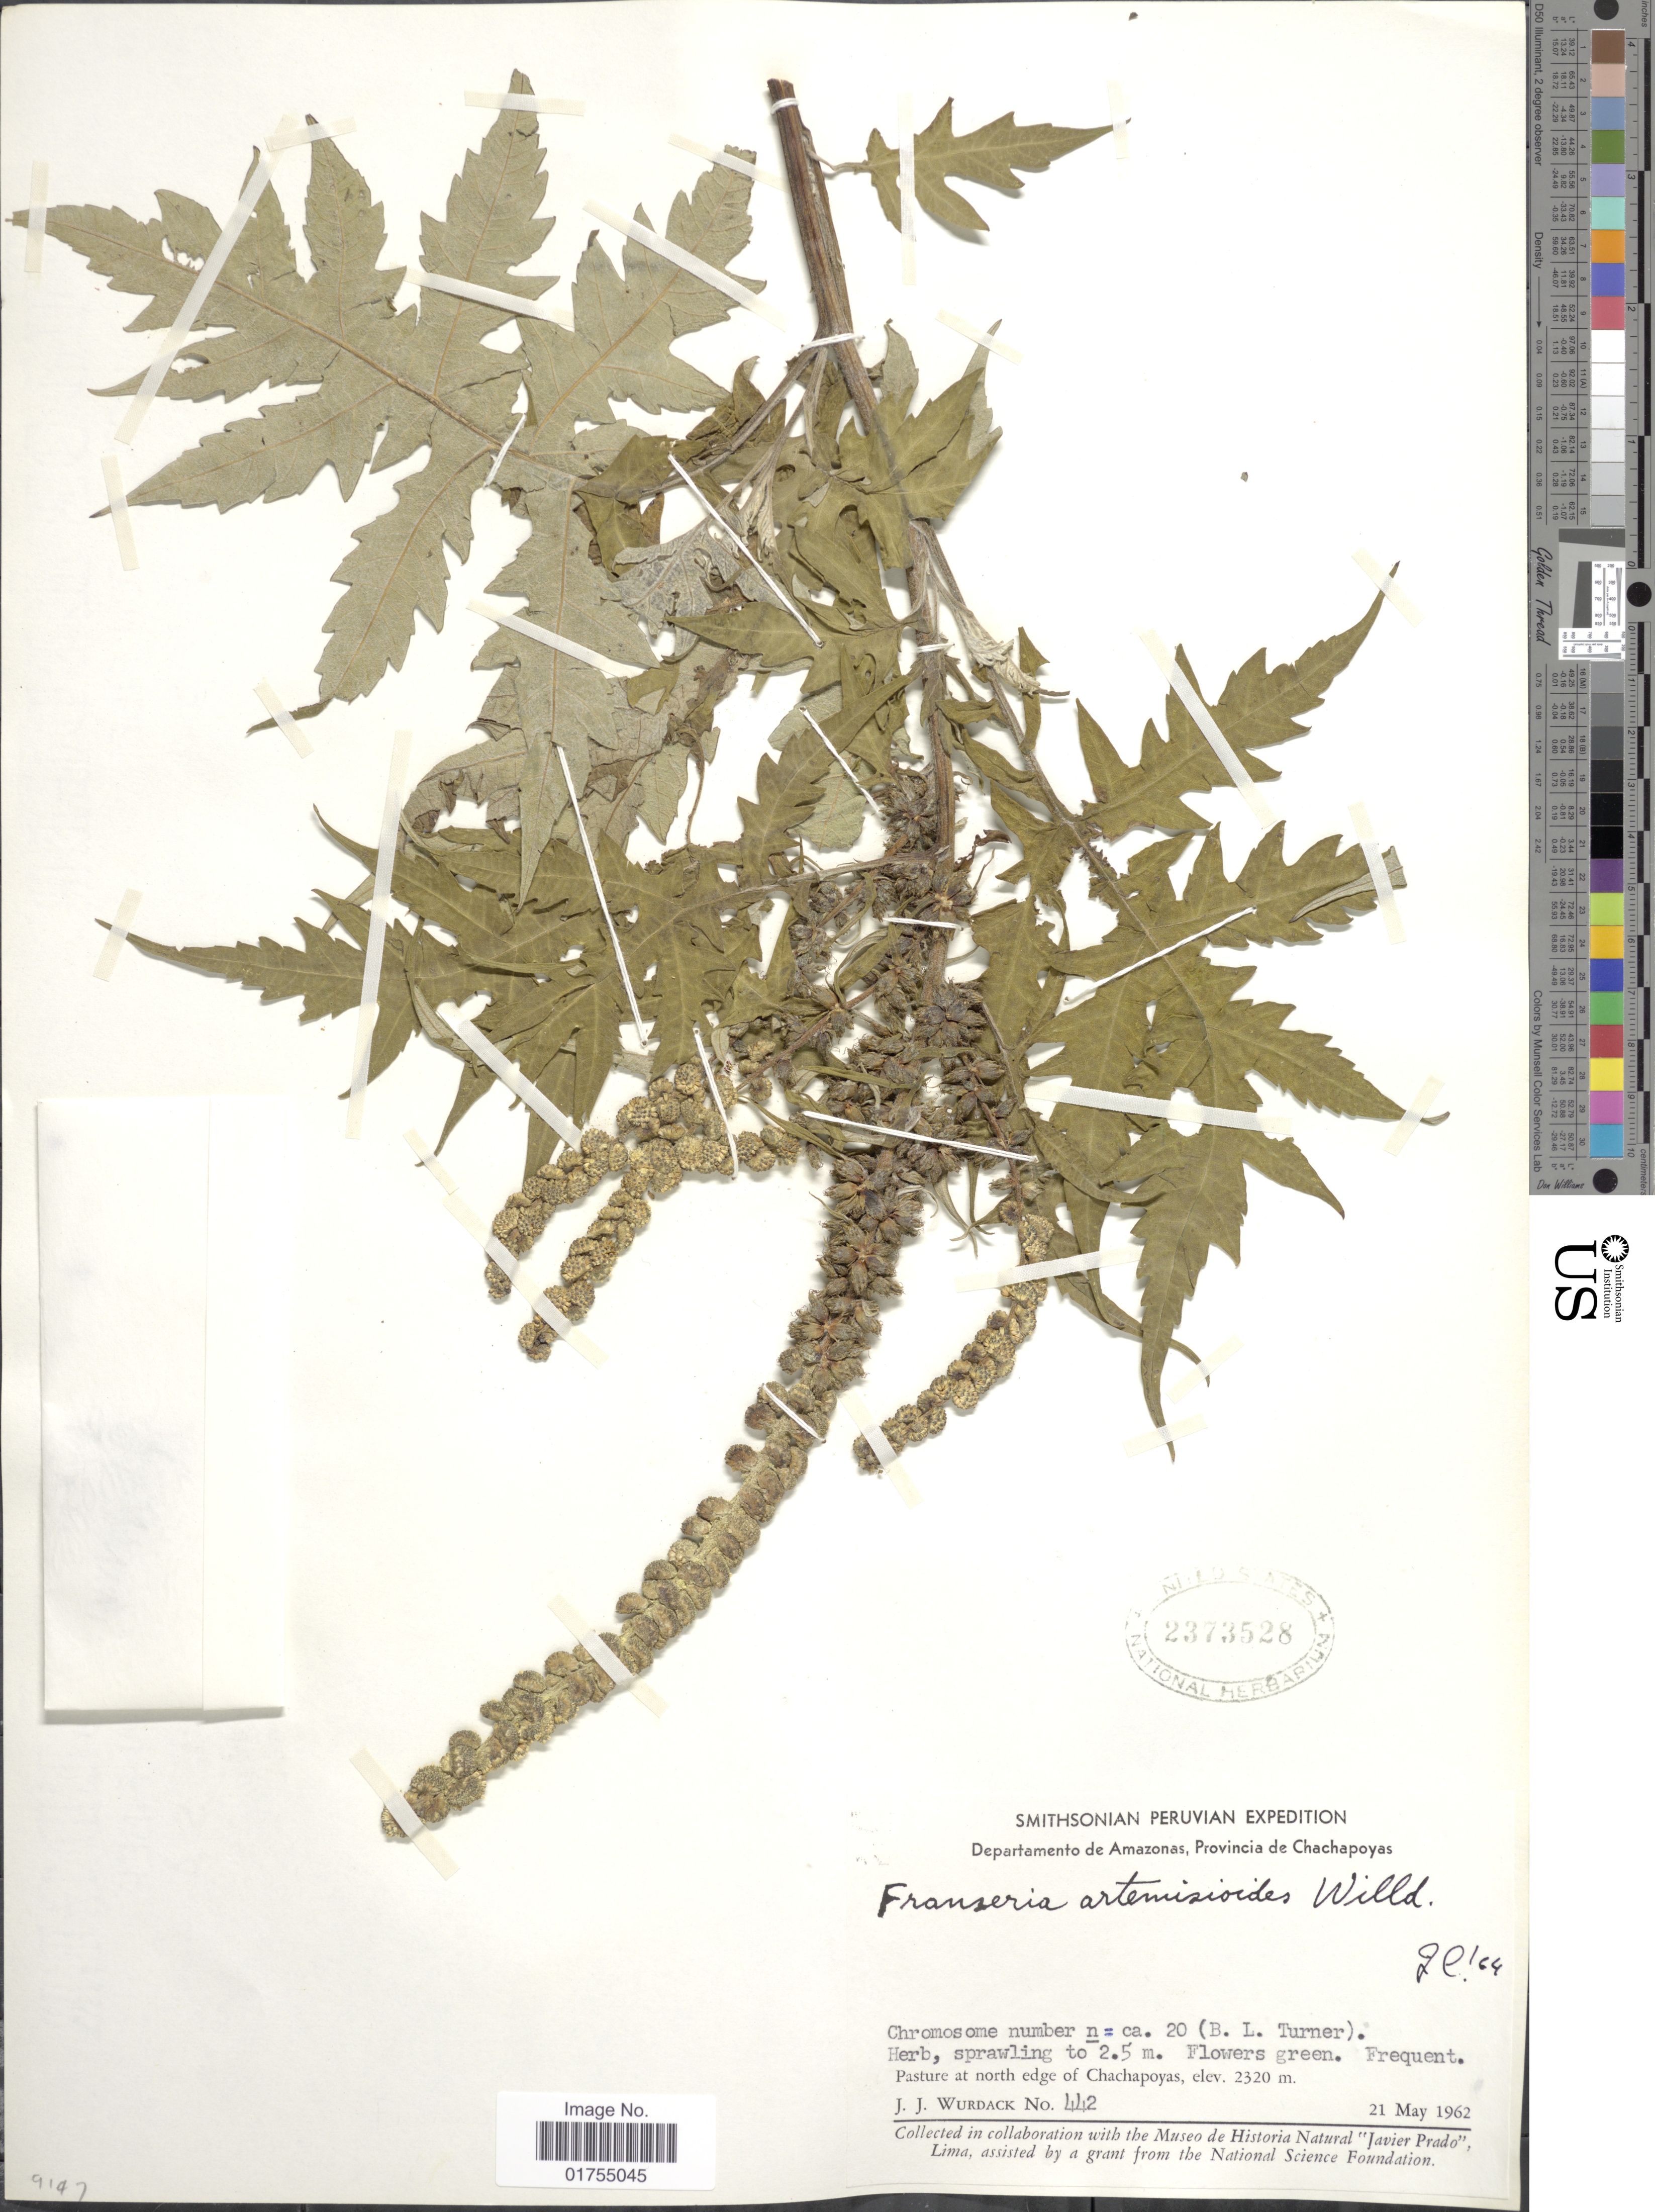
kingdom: Plantae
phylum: Tracheophyta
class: Magnoliopsida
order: Asterales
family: Asteraceae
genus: Franseria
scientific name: Franseria artemisioides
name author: Willd.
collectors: J. J. Wurdack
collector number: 442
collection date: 1962-05-21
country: Peru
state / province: Amazonas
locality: Province de Chachapoyas, Pasture at north edge of Chachapoyas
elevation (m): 2320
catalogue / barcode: US 2373528